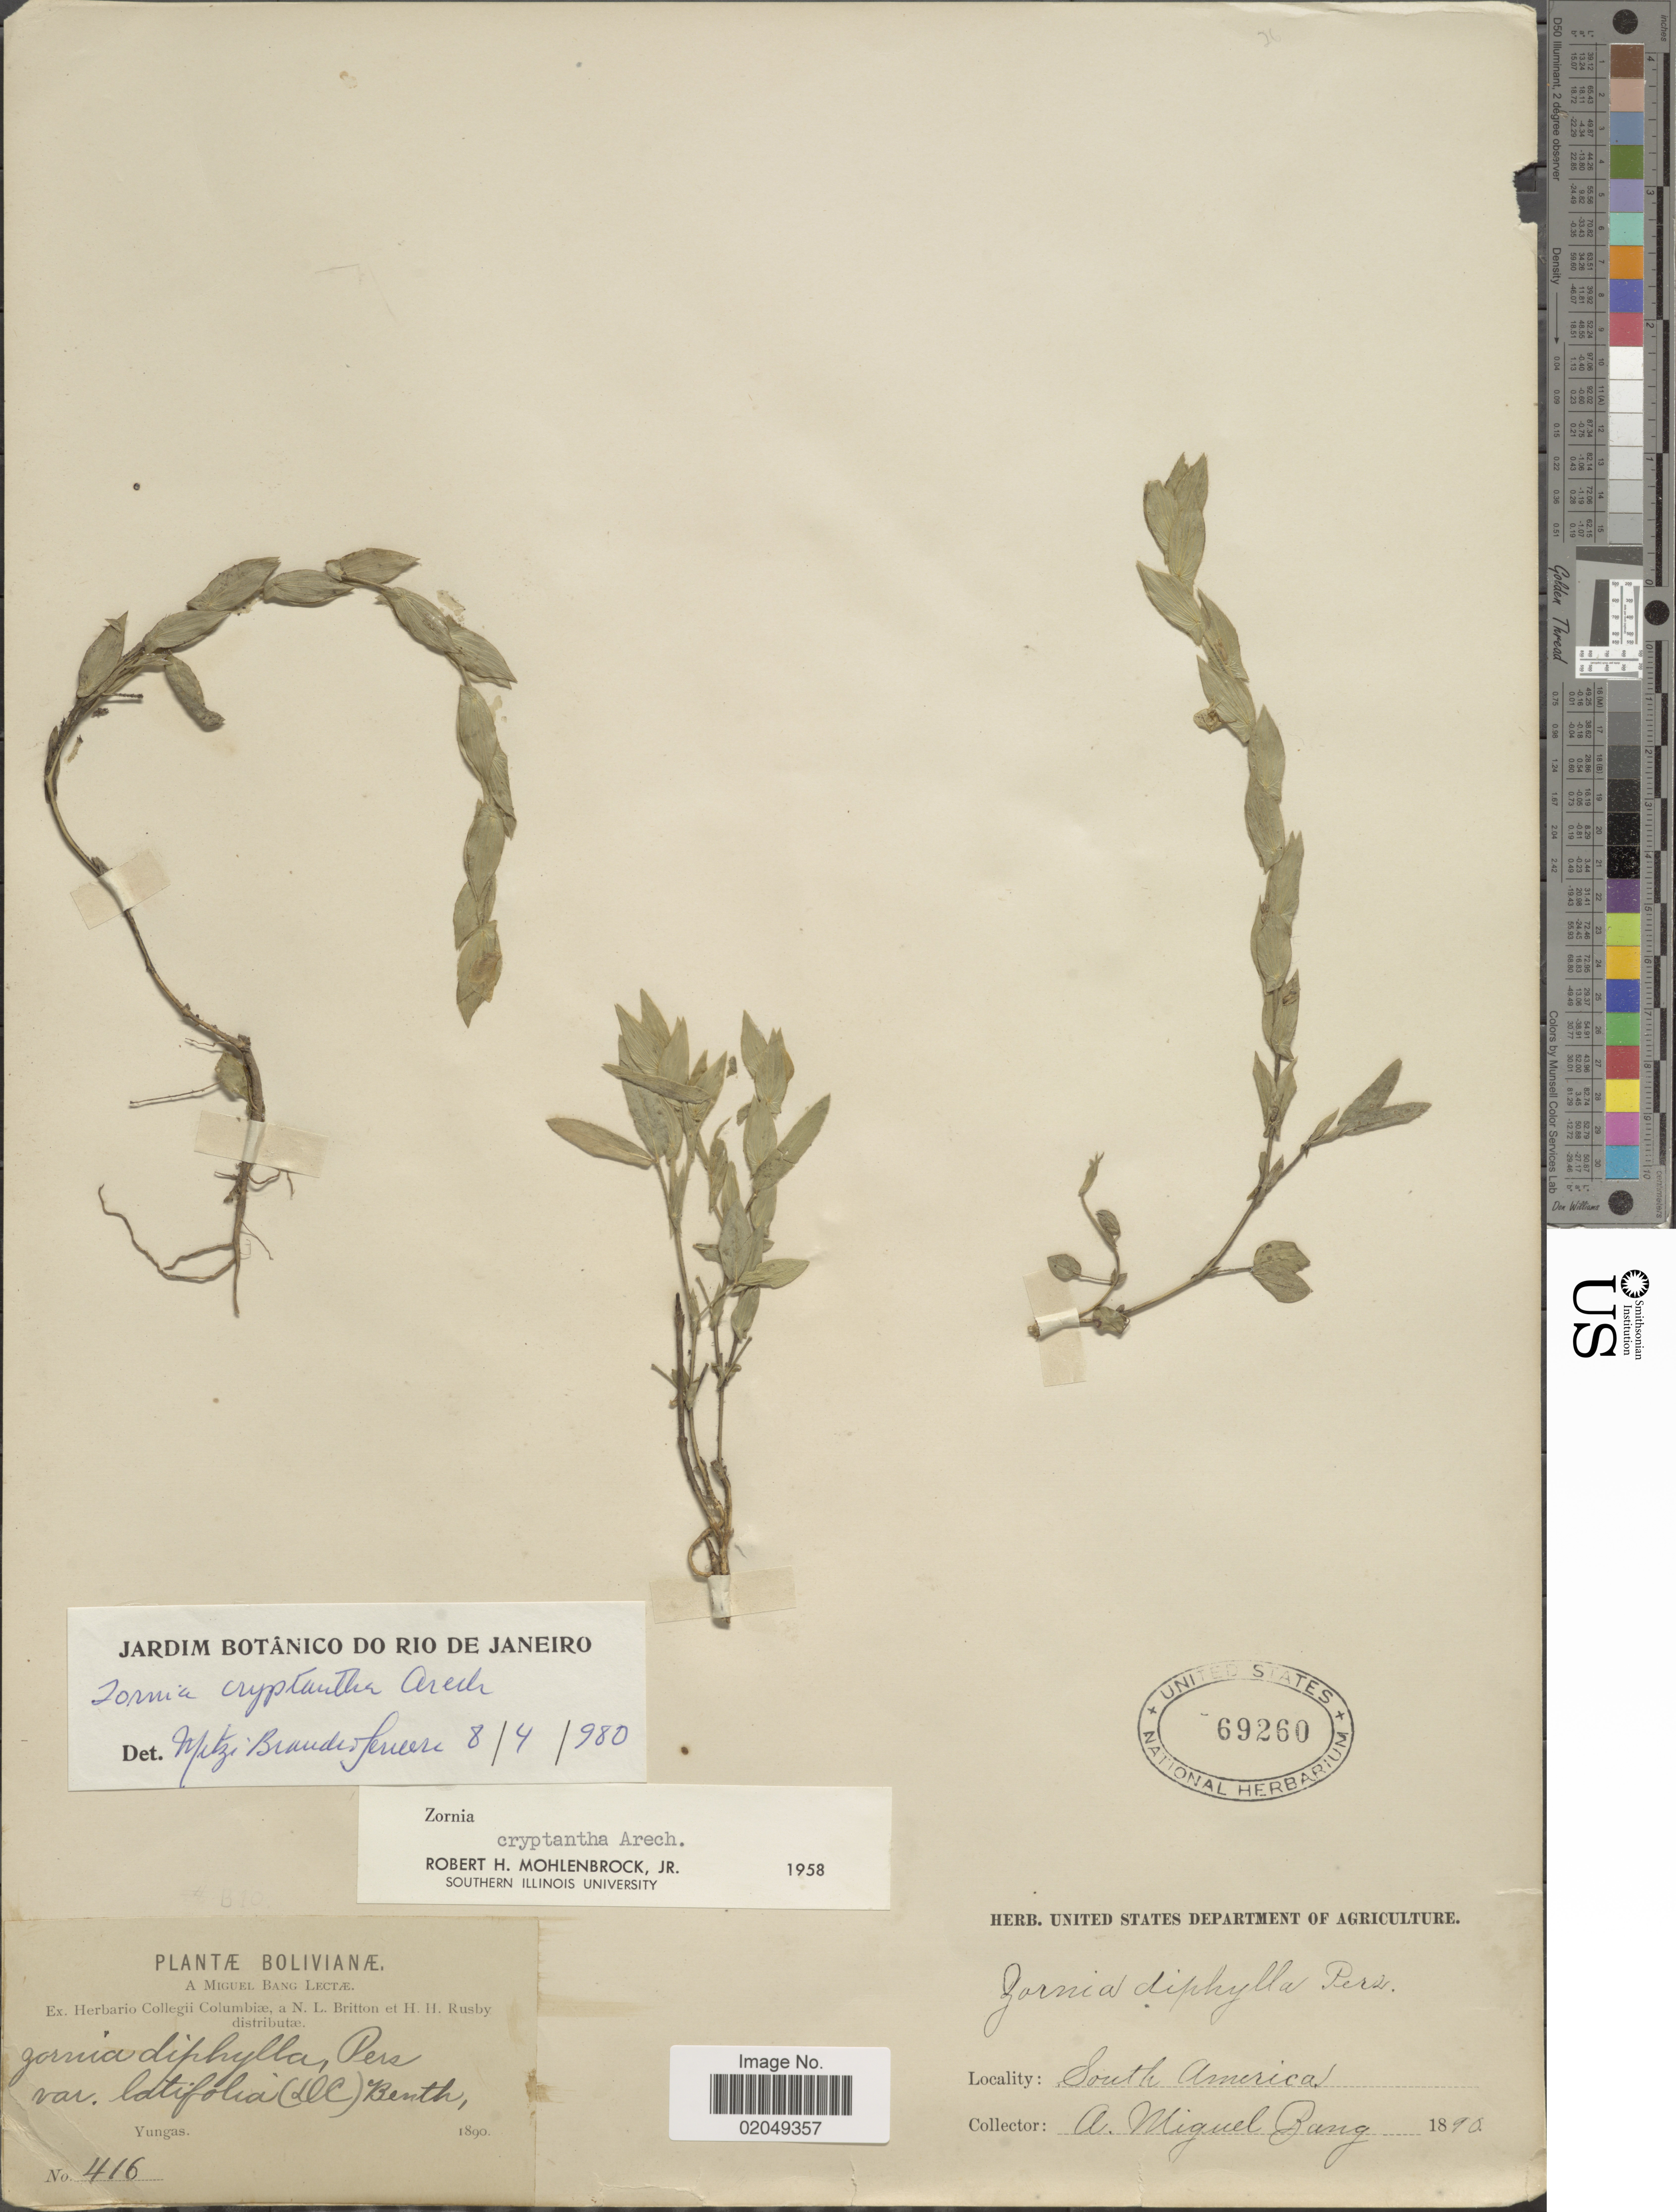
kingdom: Plantae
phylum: Tracheophyta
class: Magnoliopsida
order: Fabales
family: Fabaceae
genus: Zornia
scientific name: Zornia cryptantha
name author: Arechav.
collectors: M. Bang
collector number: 416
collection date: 1890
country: Bolivia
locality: Yungas, south America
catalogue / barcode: US 69260